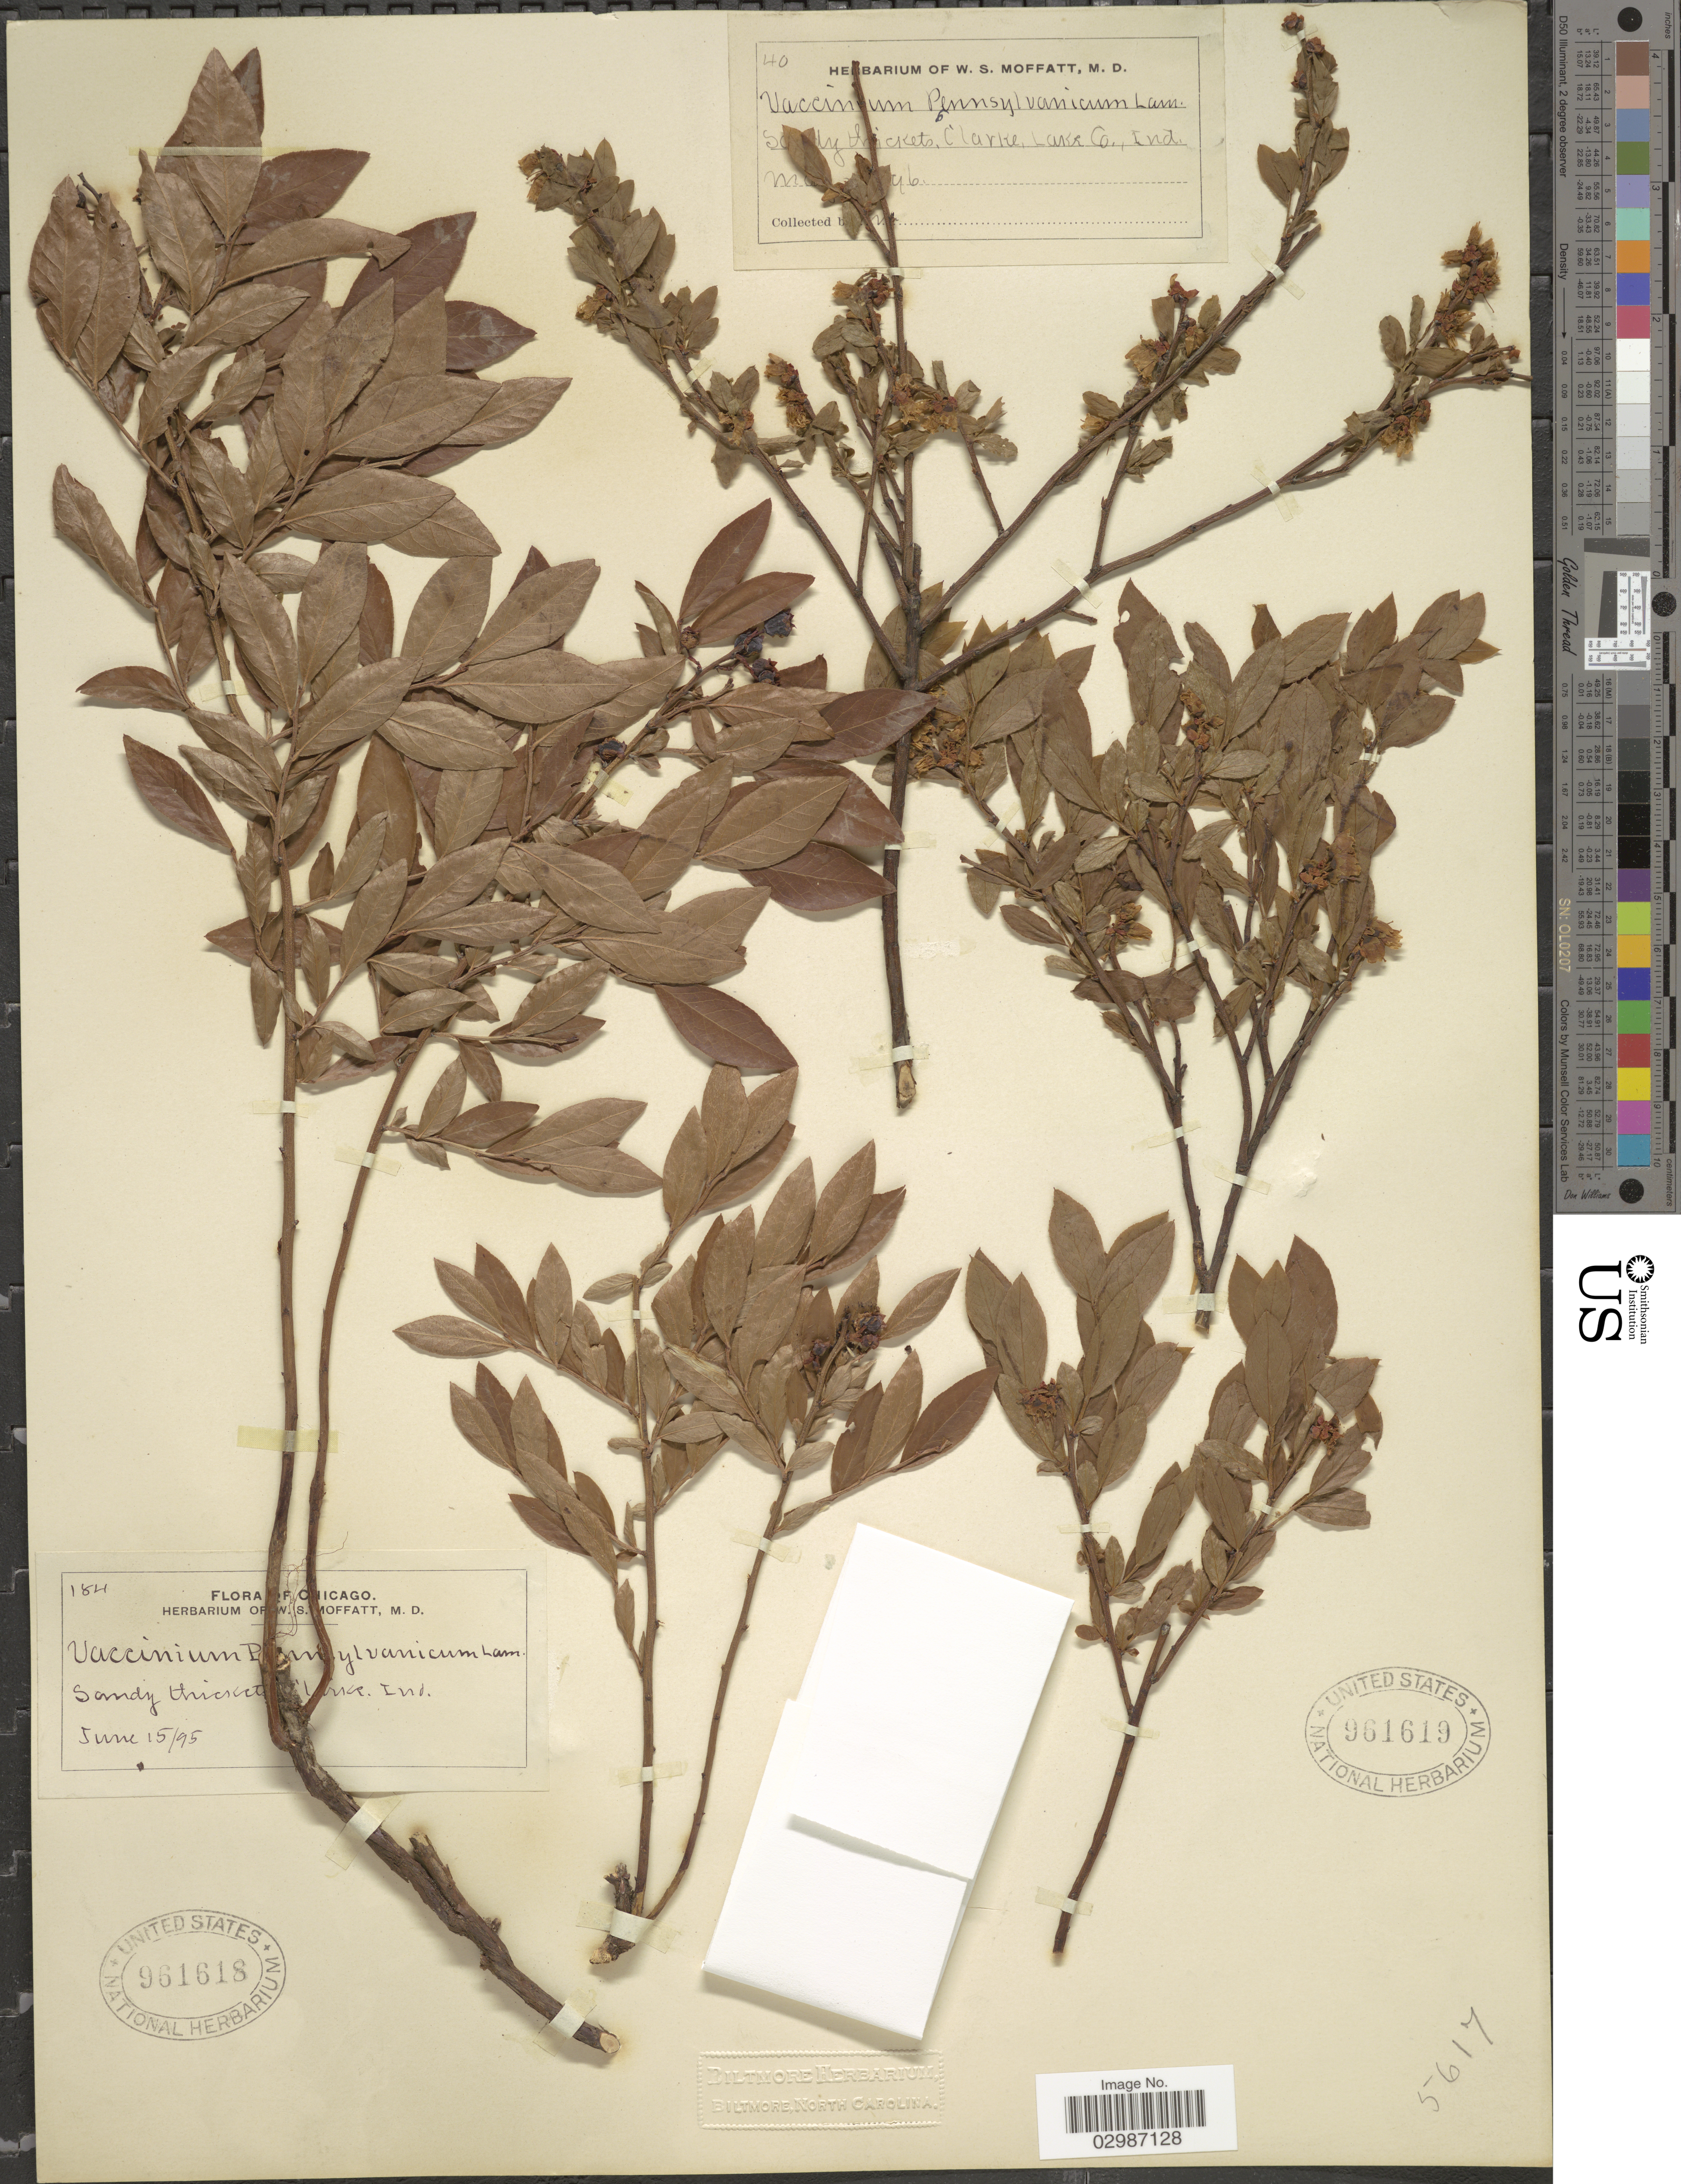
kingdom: Plantae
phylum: Tracheophyta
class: Magnoliopsida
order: Ericales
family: Ericaceae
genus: Vaccinium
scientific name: Vaccinium angustifolium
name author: Aiton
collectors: ex herb. W. S. Moffatt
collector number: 184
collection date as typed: Transcribed d/m/y: 15/6/95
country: United States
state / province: Indiana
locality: Chicago. Sandy thickets [illegible text] Ind.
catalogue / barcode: US 961618